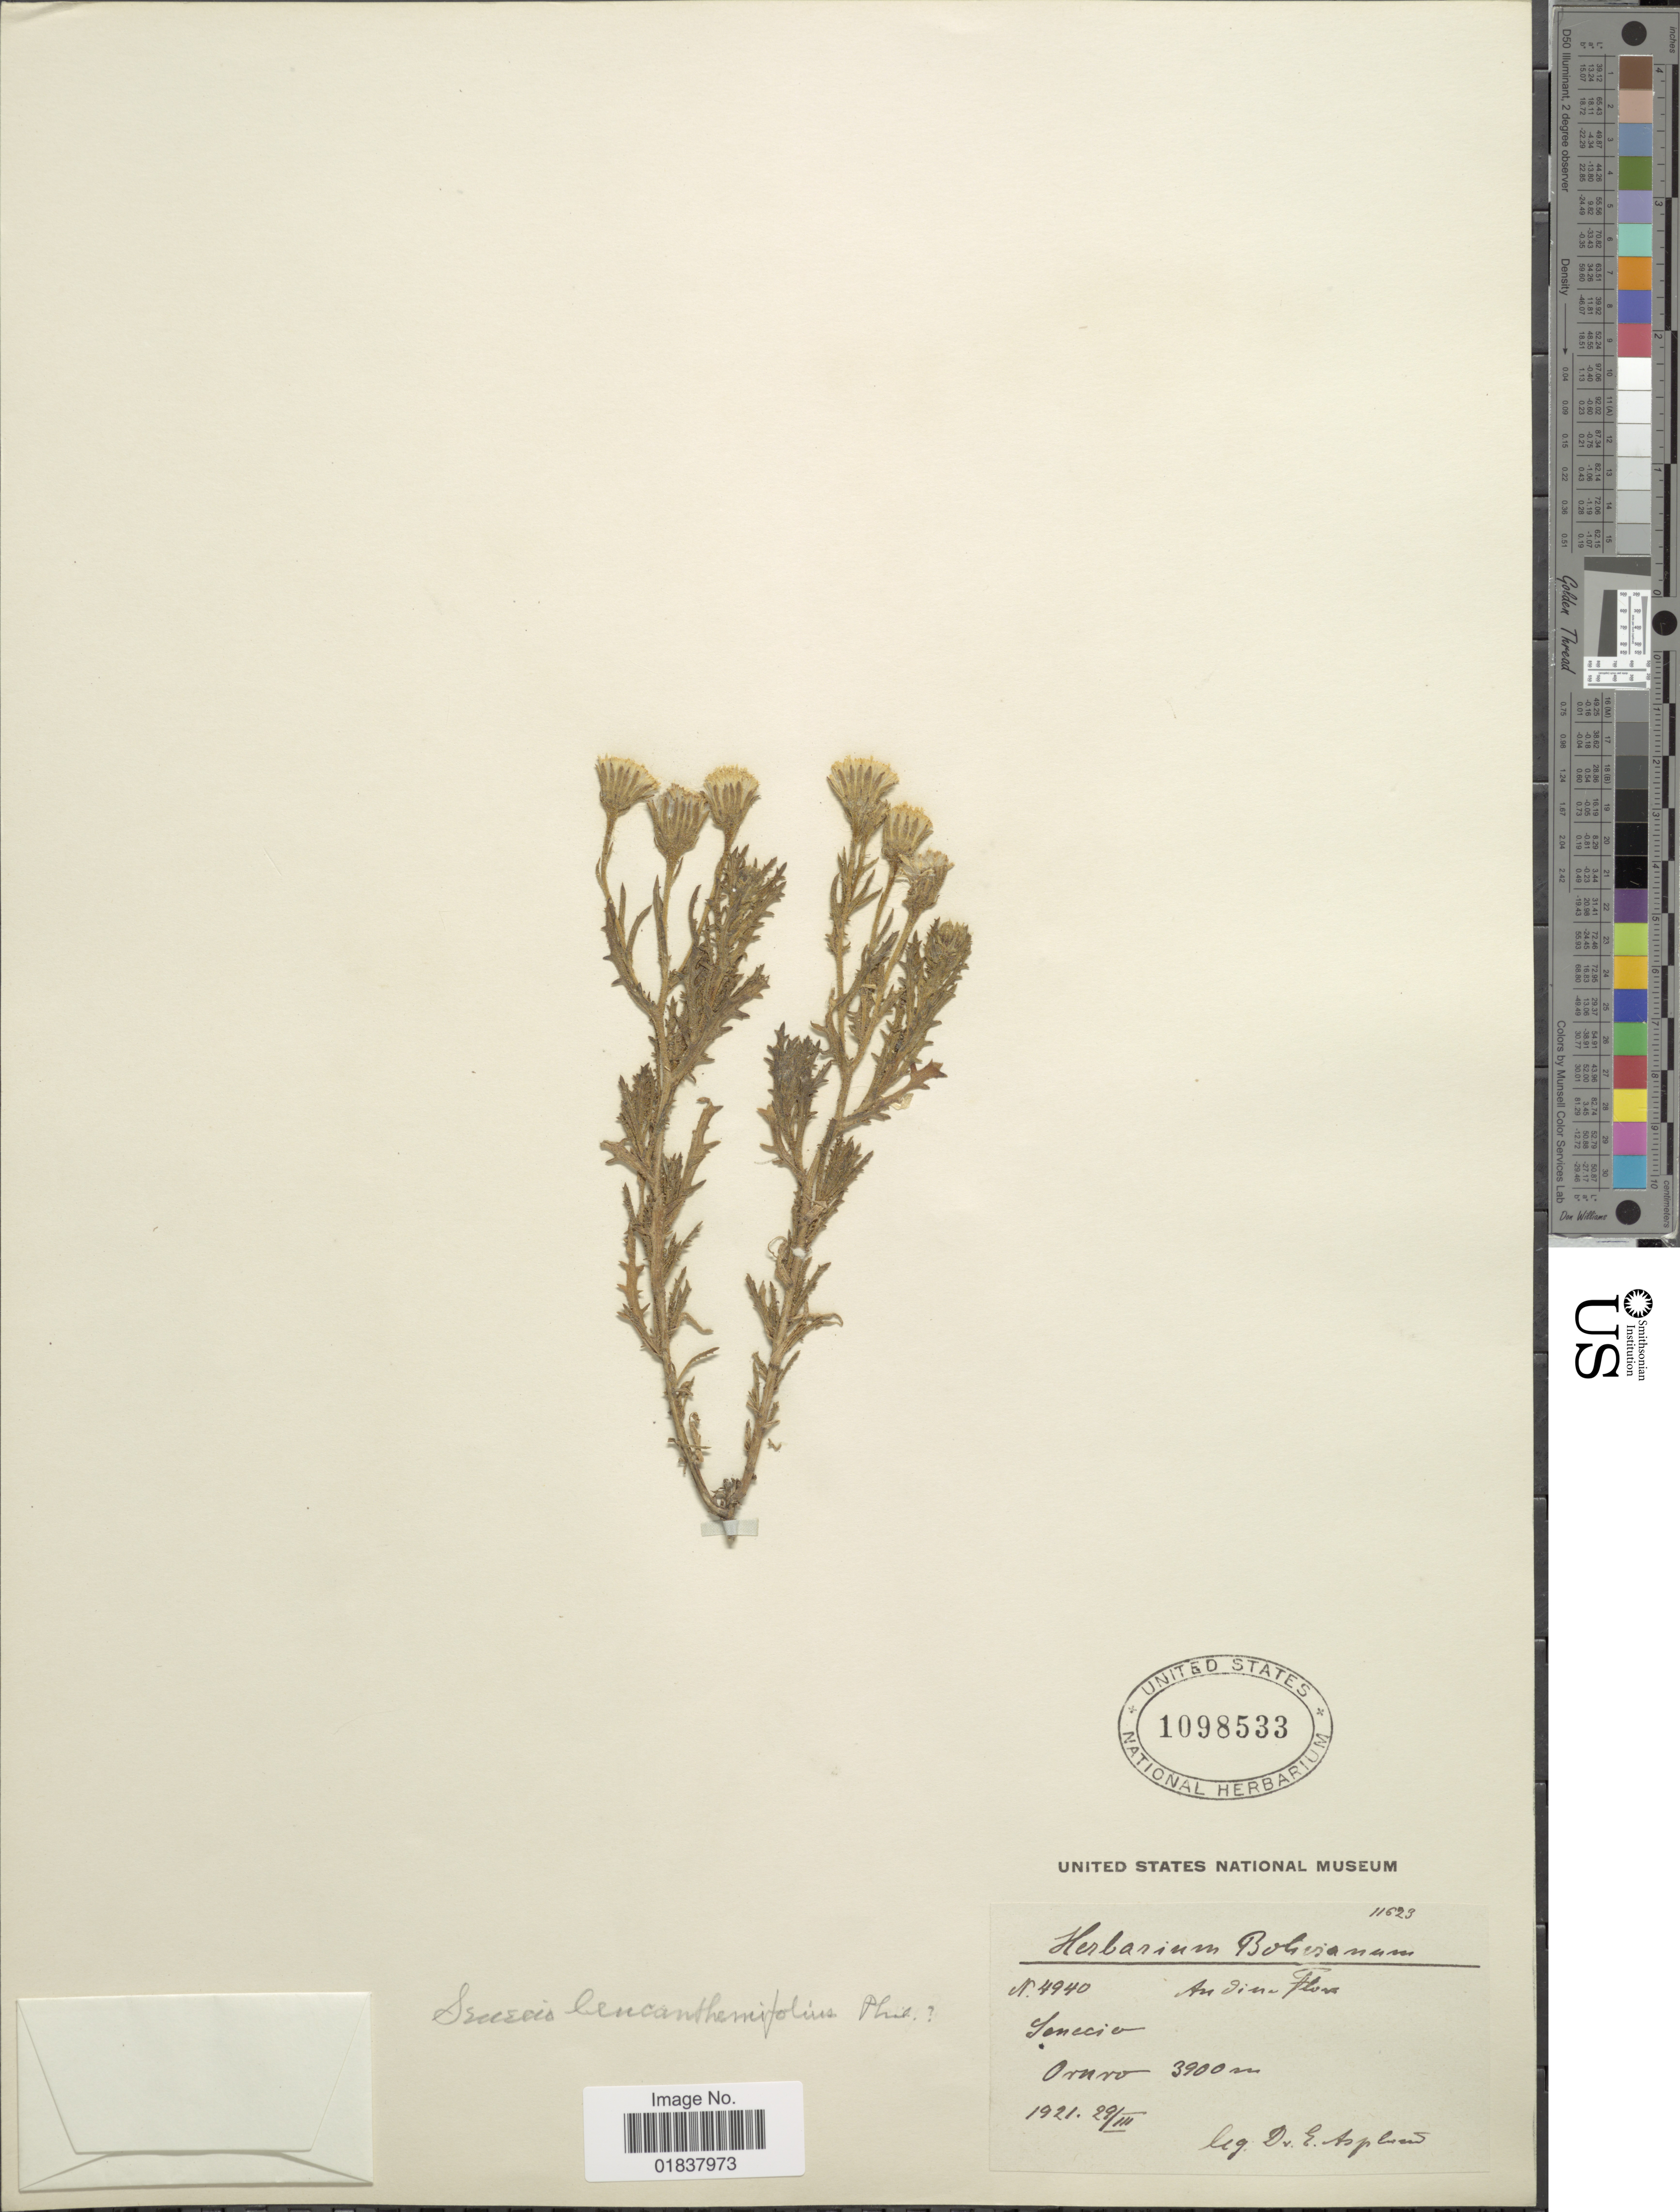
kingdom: Plantae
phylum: Tracheophyta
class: Magnoliopsida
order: Asterales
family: Asteraceae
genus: Senecio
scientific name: Senecio leucanthemifolius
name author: Poir.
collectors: E. Asplund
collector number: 4940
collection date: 1921-03-29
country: Bolivia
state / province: Oruro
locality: Andine flora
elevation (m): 3900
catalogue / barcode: US 1098533